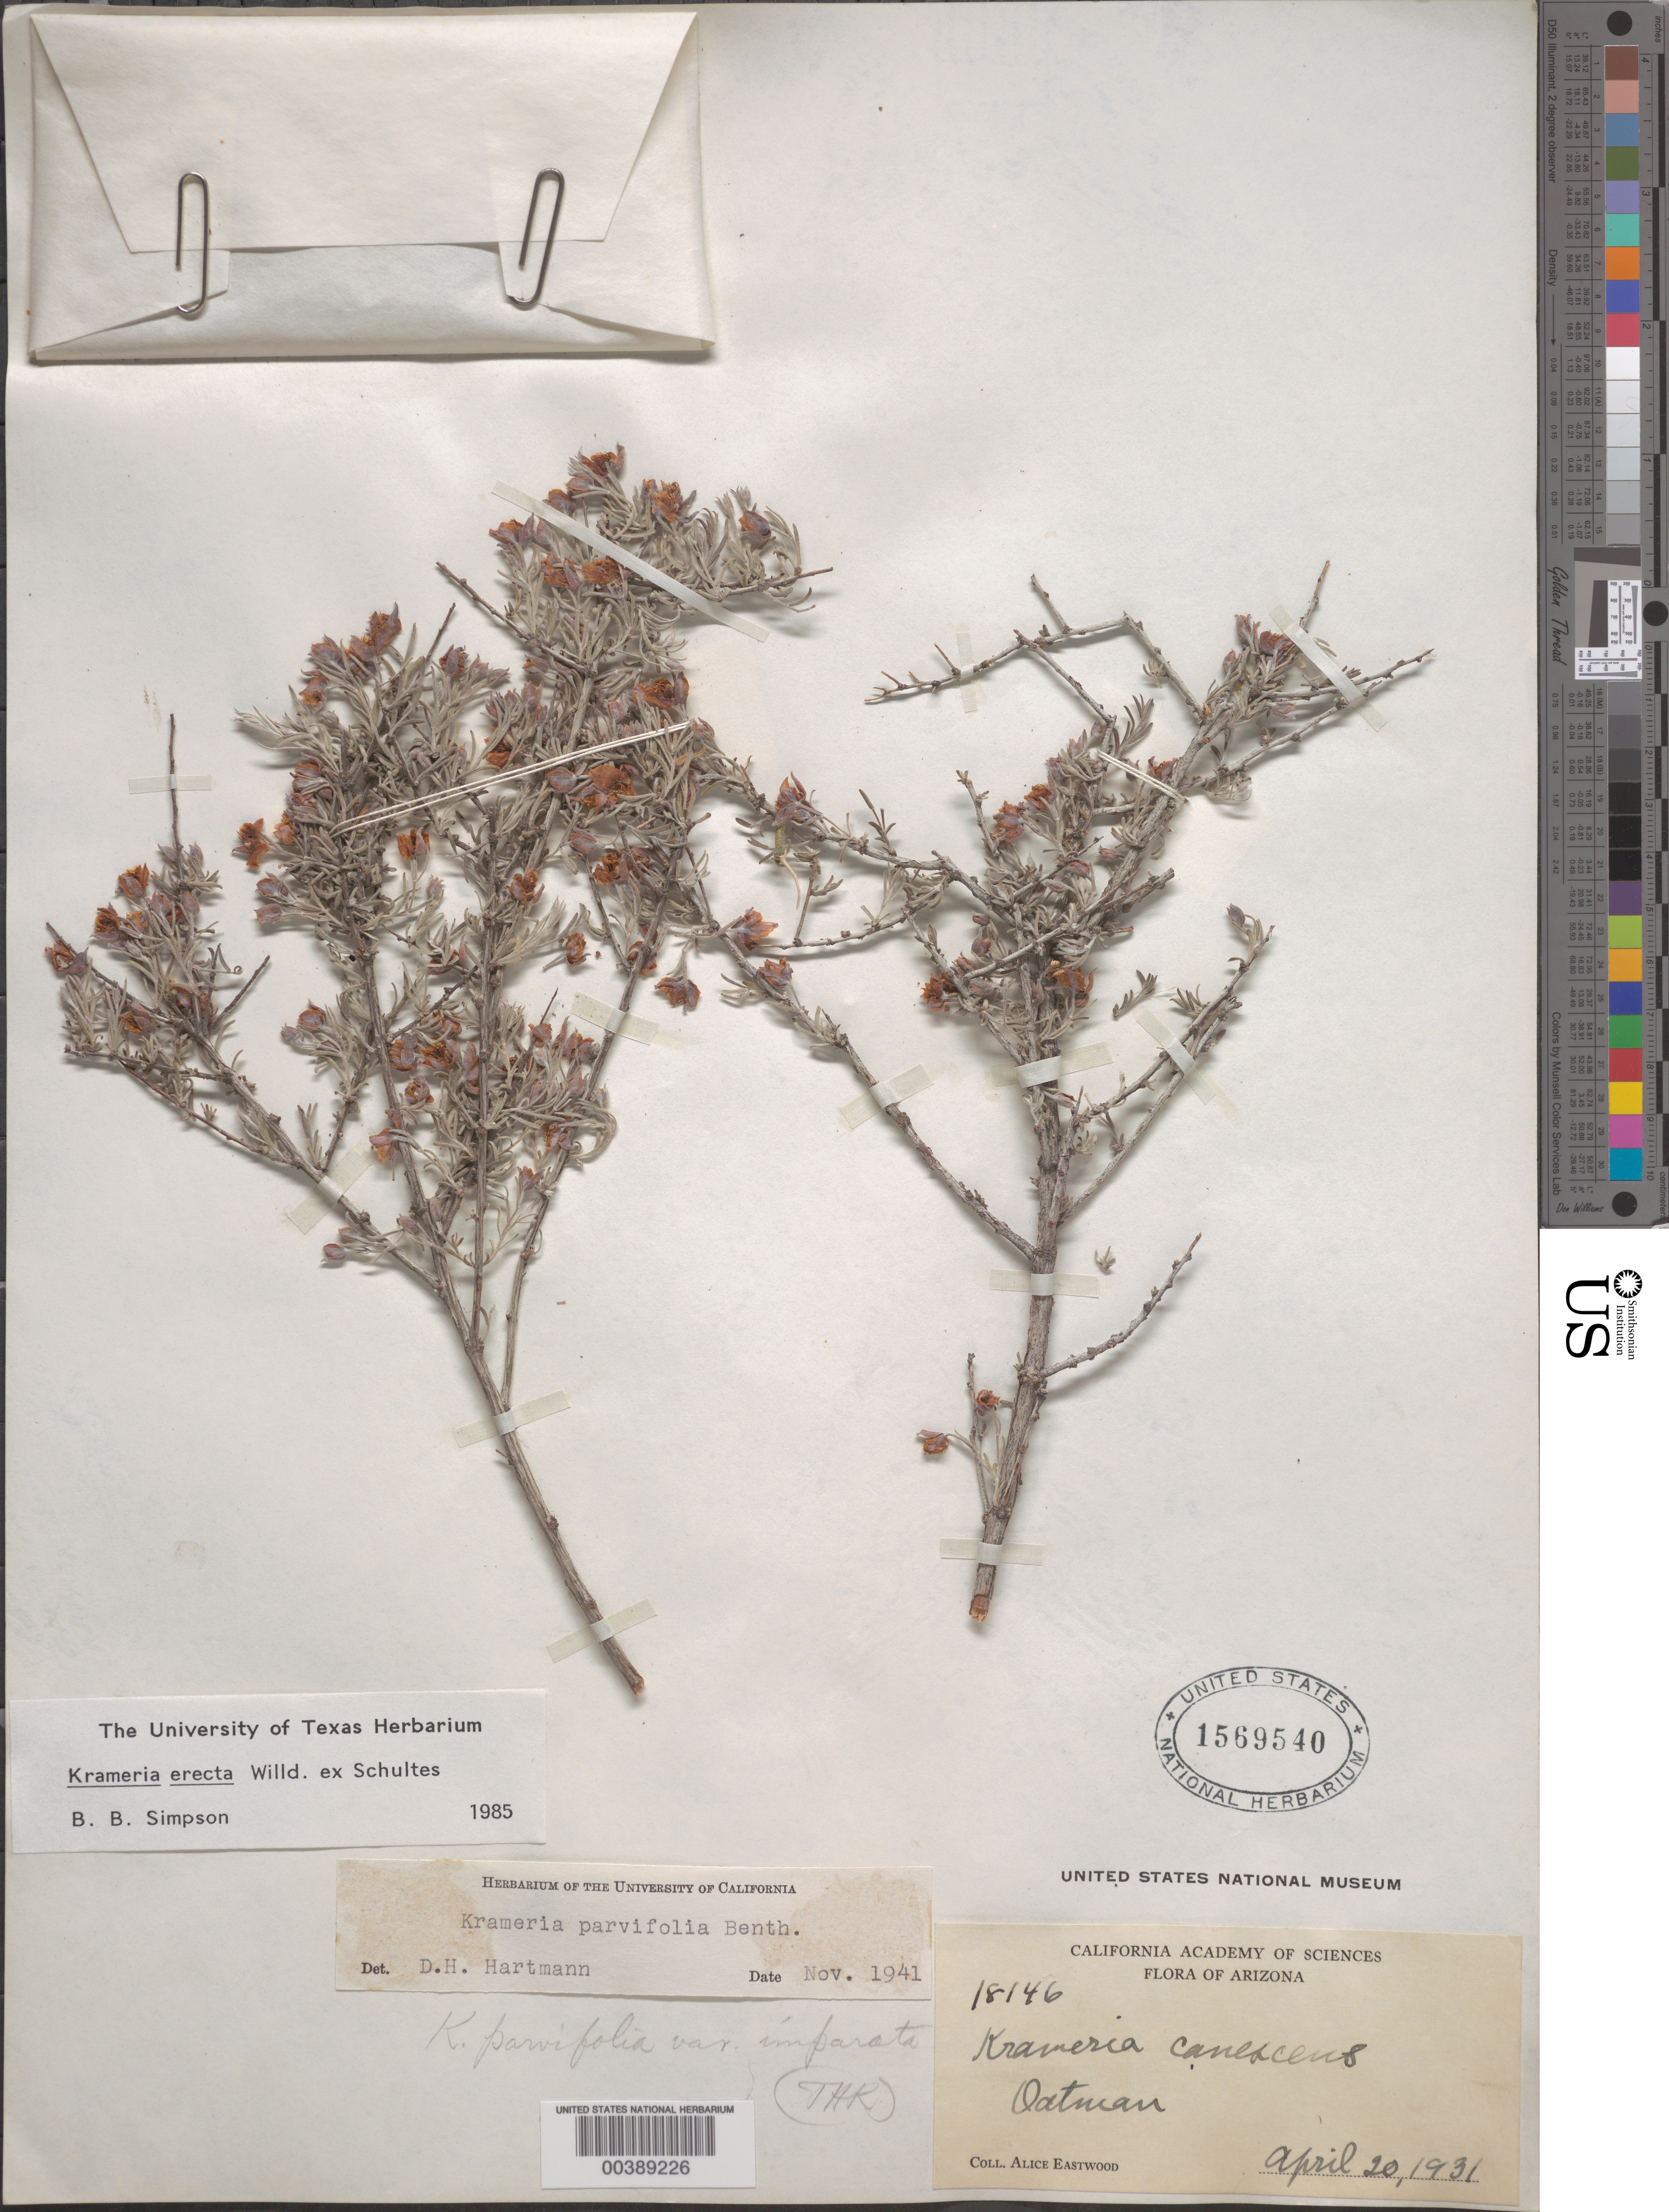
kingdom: Plantae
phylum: Tracheophyta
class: Magnoliopsida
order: Zygophyllales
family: Krameriaceae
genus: Krameria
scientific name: Krameria erecta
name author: Willd. ex Schult.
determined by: Simpson, B. B.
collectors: A. Eastwood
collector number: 18146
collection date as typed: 20 Apr 1931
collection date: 1931-04-20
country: United States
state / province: Arizona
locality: Oatman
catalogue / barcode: US 1569540